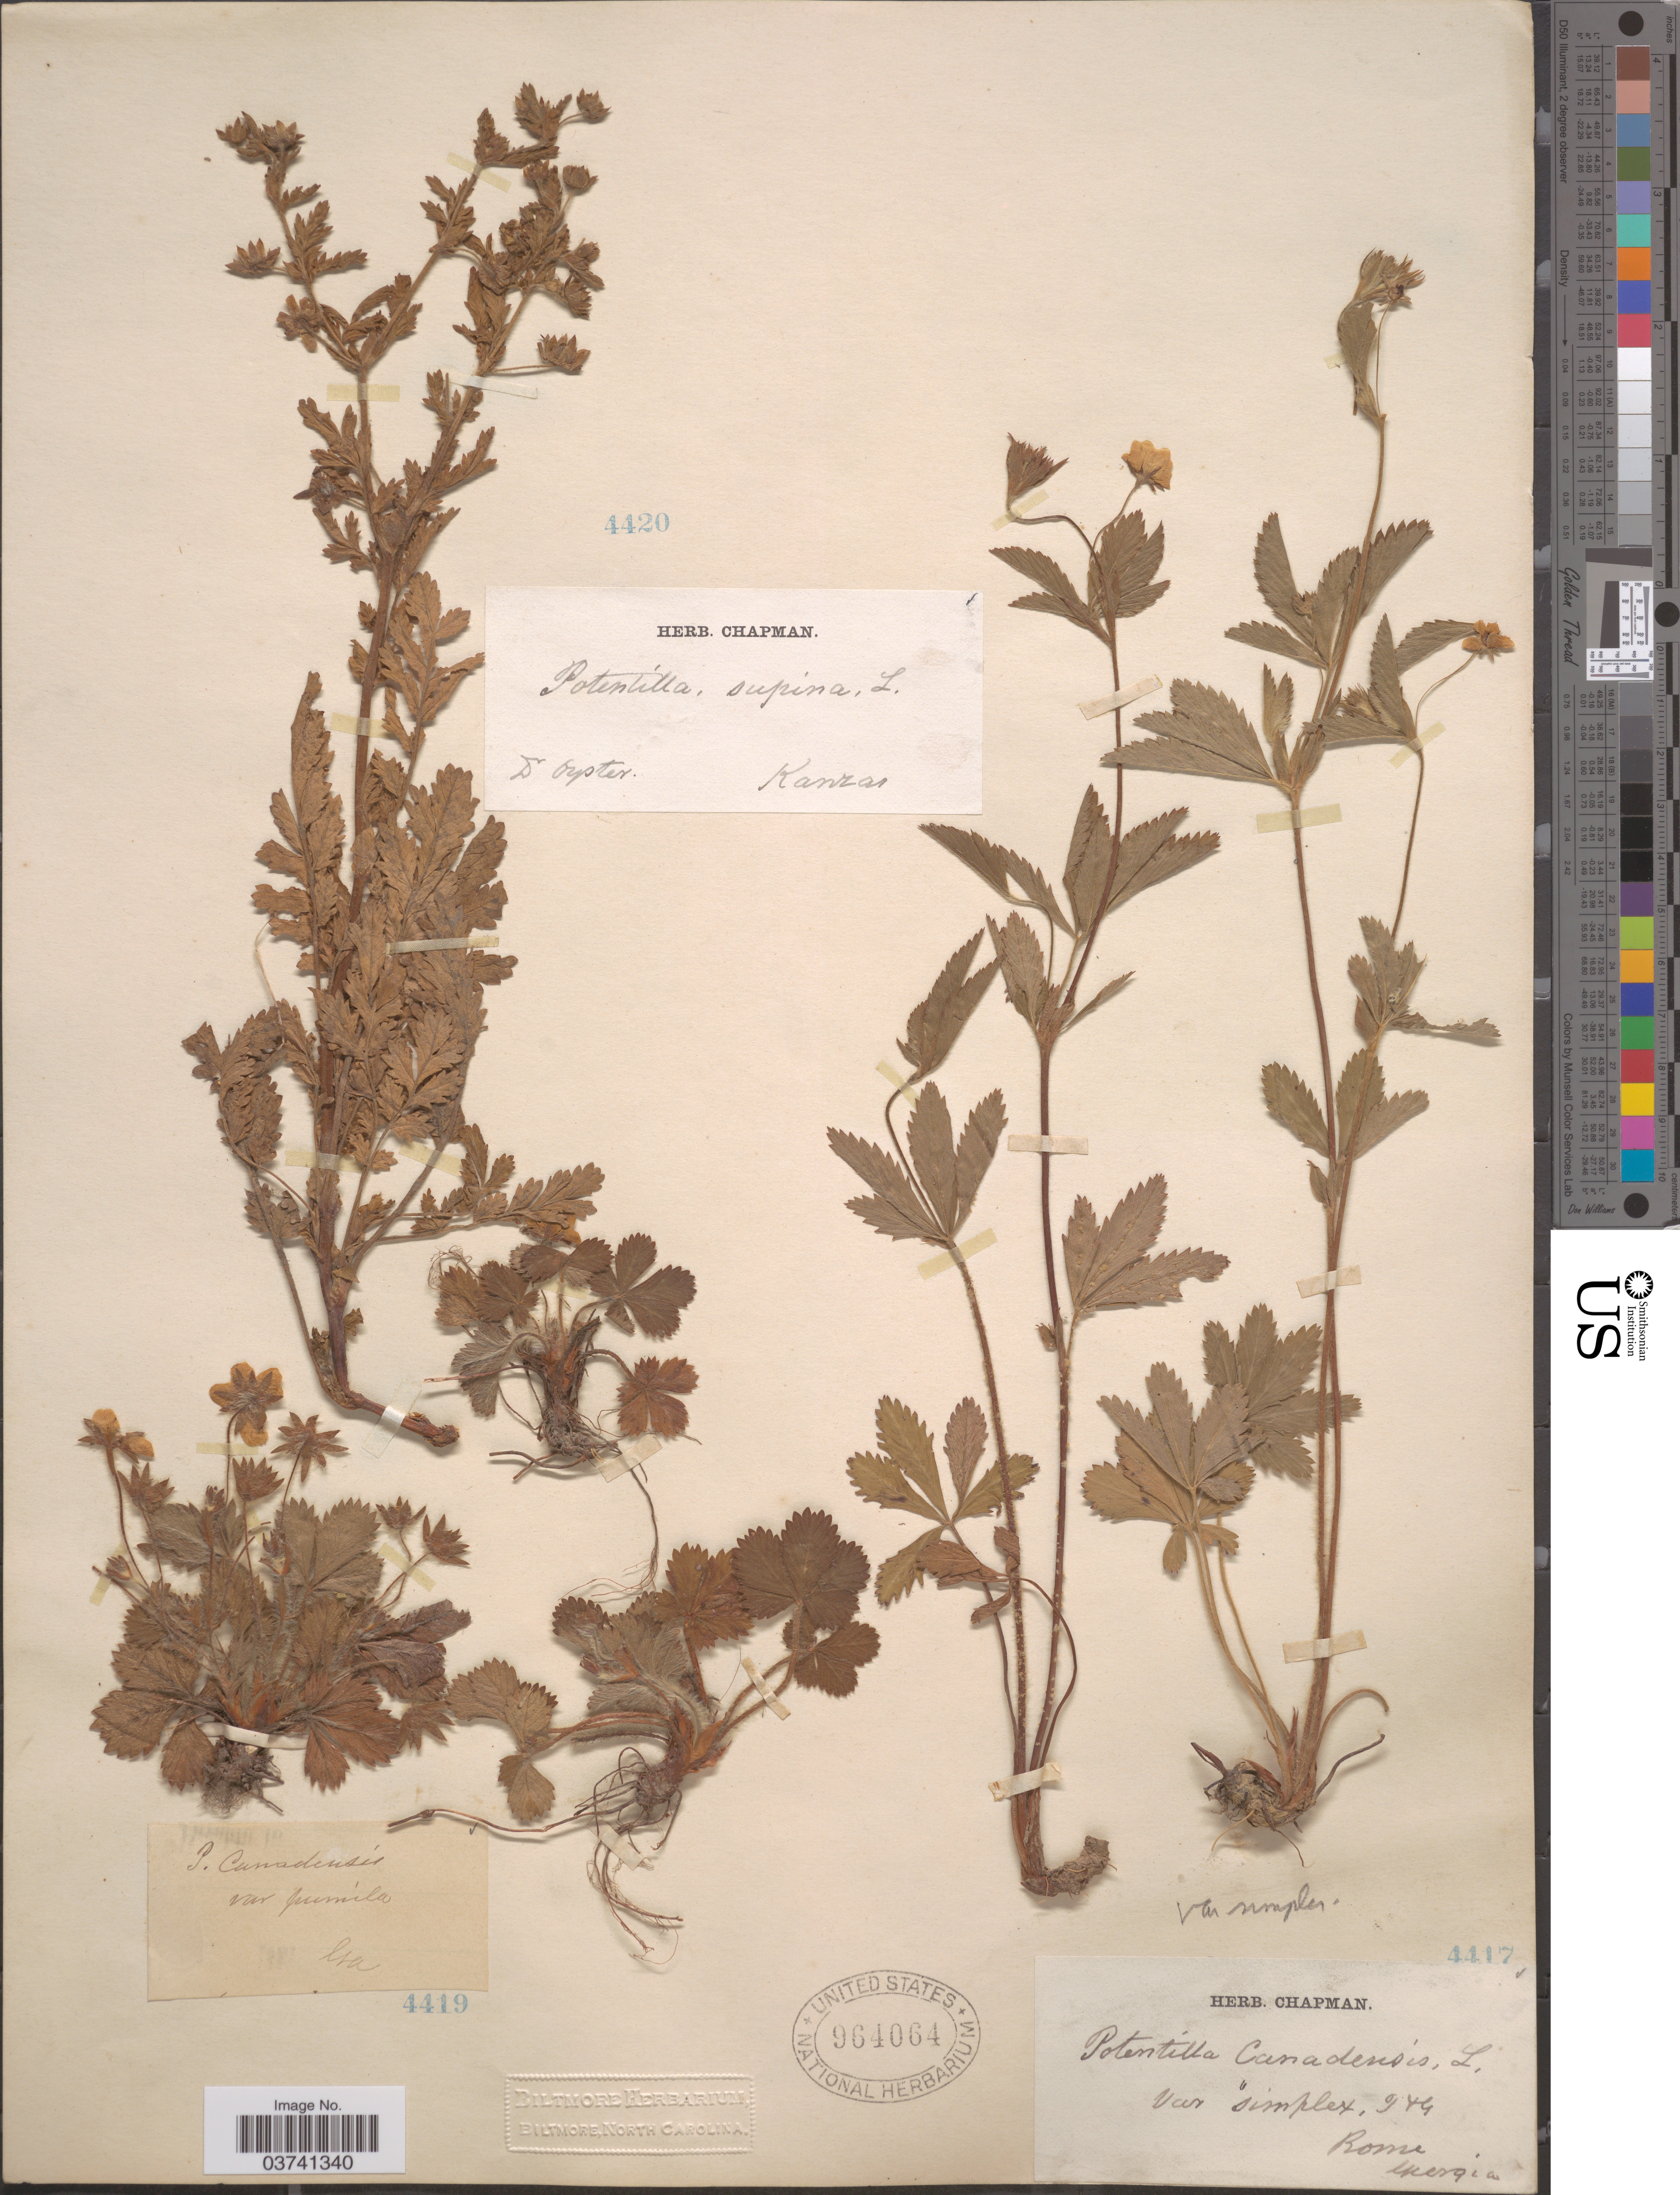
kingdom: Plantae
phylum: Tracheophyta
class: Magnoliopsida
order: Rosales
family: Rosaceae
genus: Potentilla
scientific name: Potentilla simplex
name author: Michx.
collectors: ex herb. Chapman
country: United States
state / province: Georgia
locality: Rome.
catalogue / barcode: US 964064-2